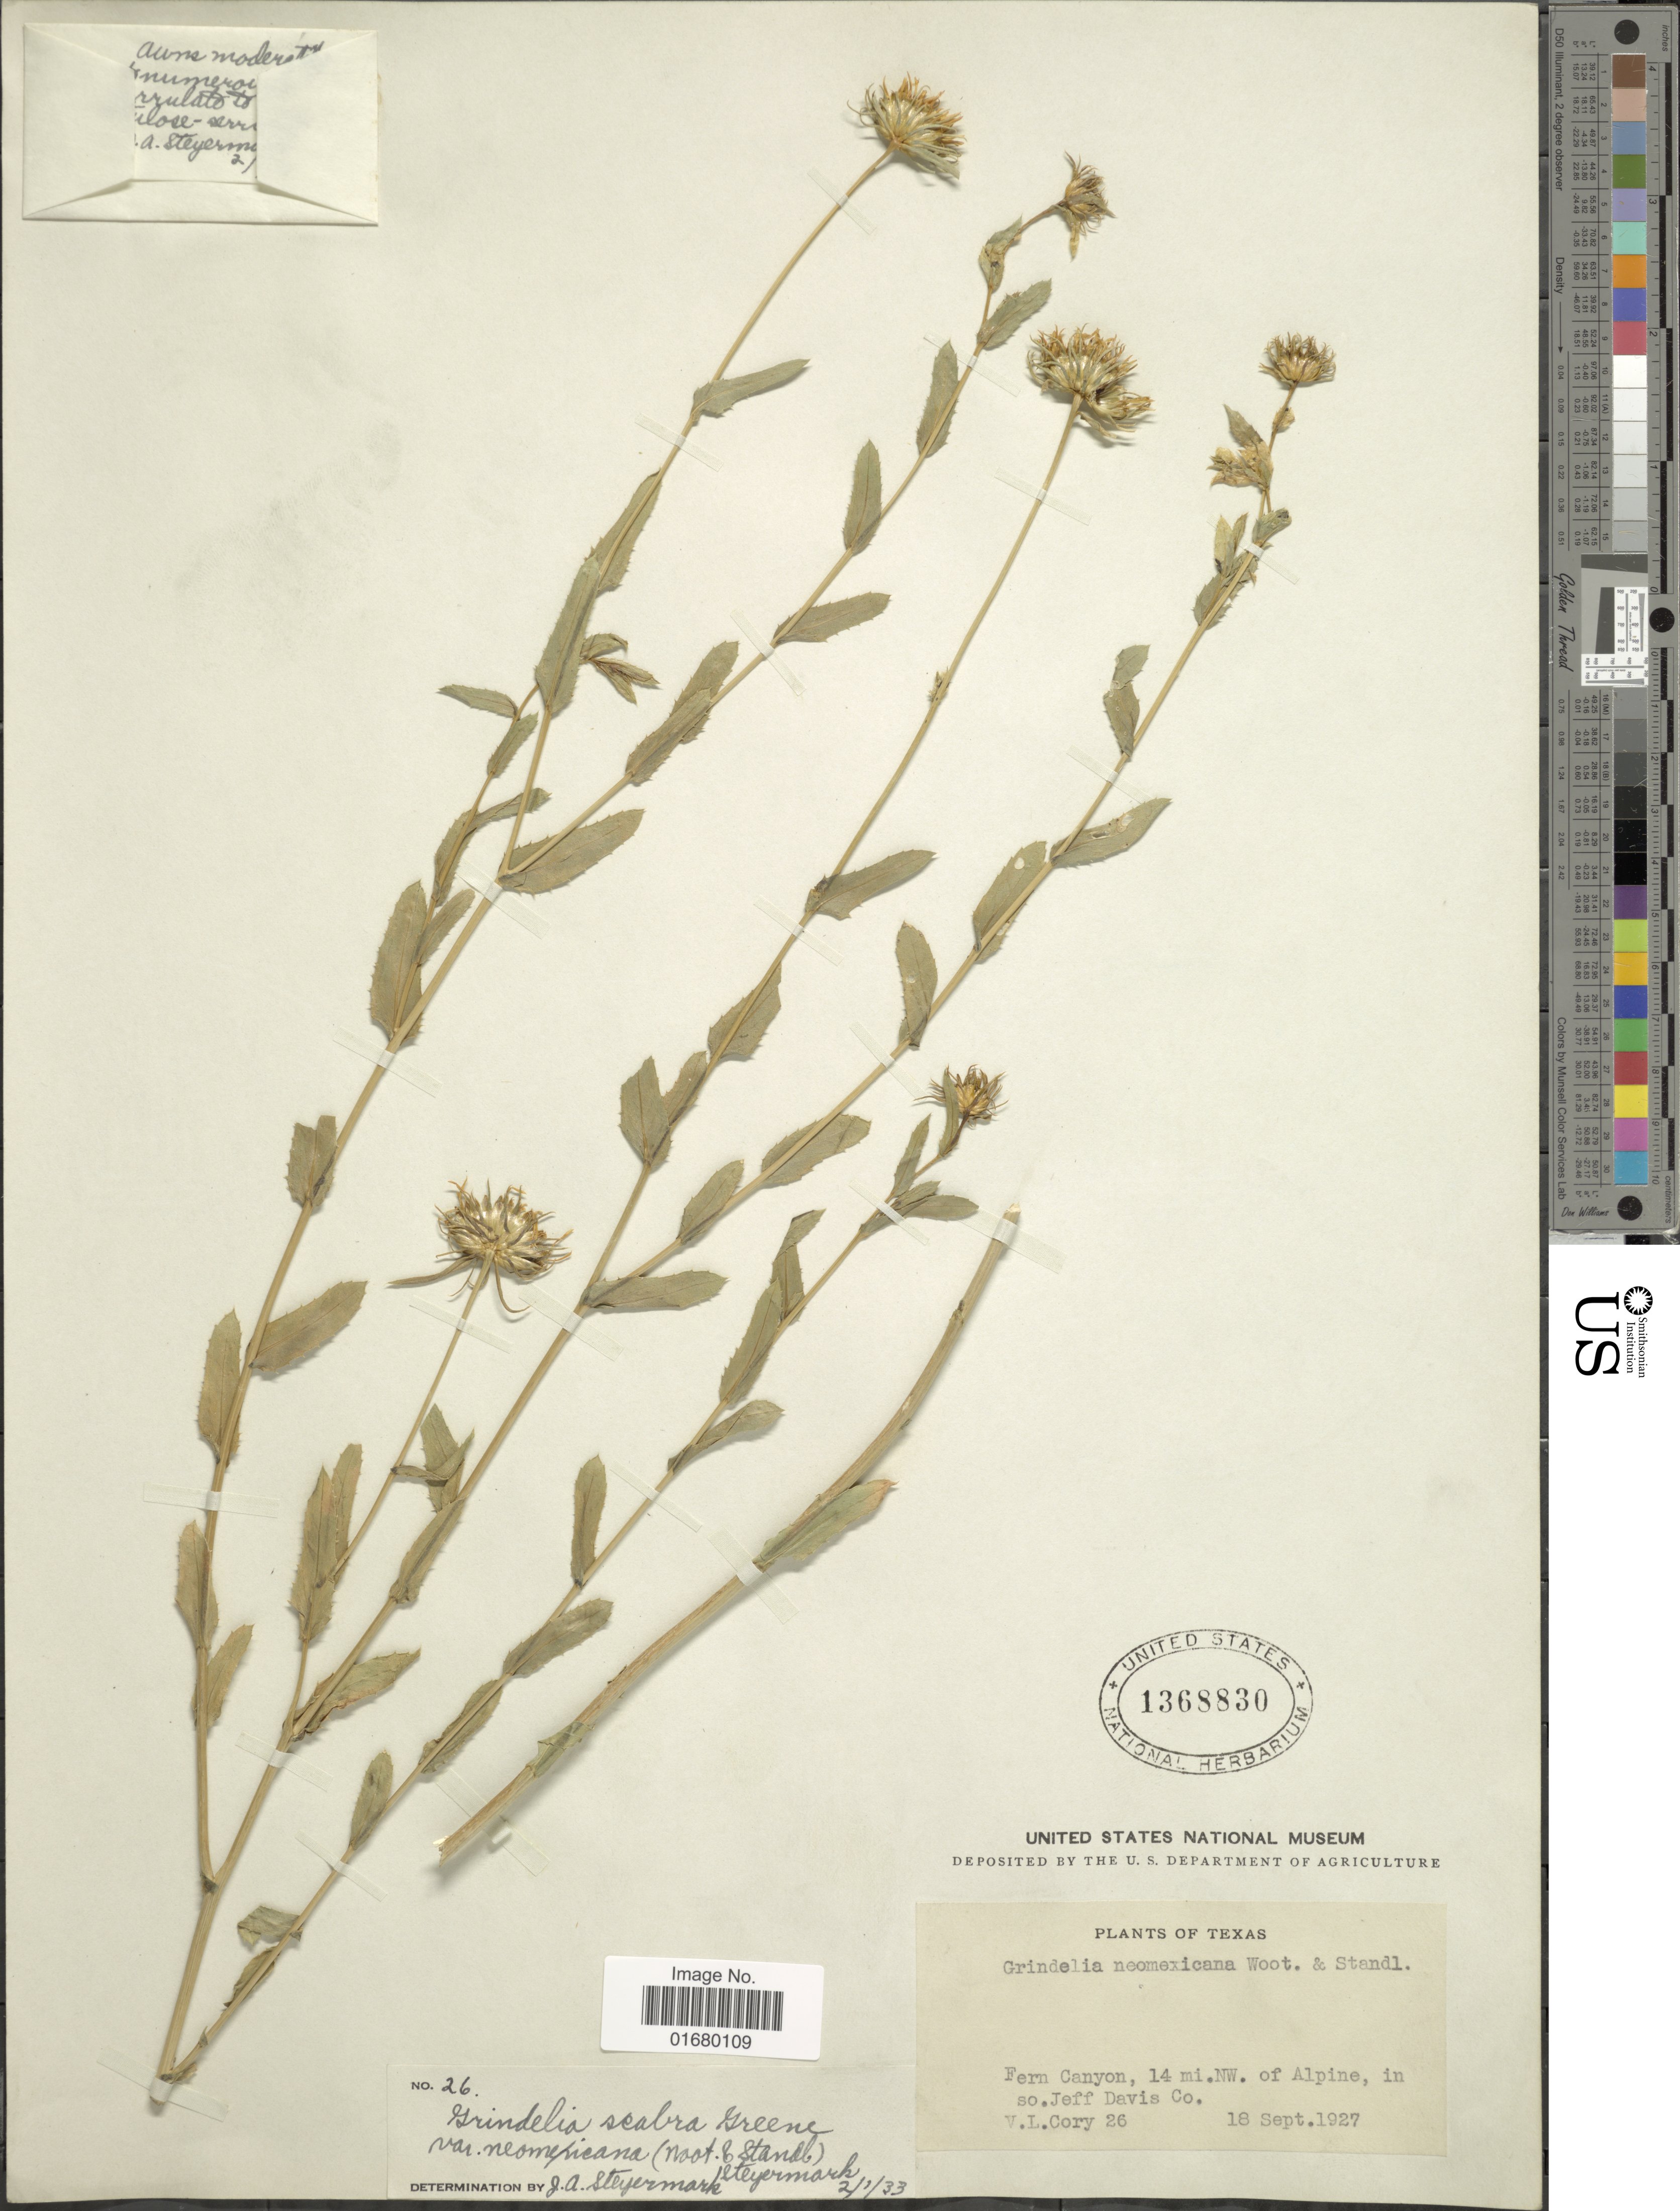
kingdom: Plantae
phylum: Tracheophyta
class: Magnoliopsida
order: Asterales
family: Asteraceae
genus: Grindelia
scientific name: Grindelia scabra var. neomexicana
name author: (Wooton & Standl.) Steyerm.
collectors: V. Cory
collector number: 26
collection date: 1927-09-18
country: United States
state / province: Texas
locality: Fern Canyon, 14 mi. NW. of Alpine, in so. Jeff Davis Co.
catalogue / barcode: US 1368830